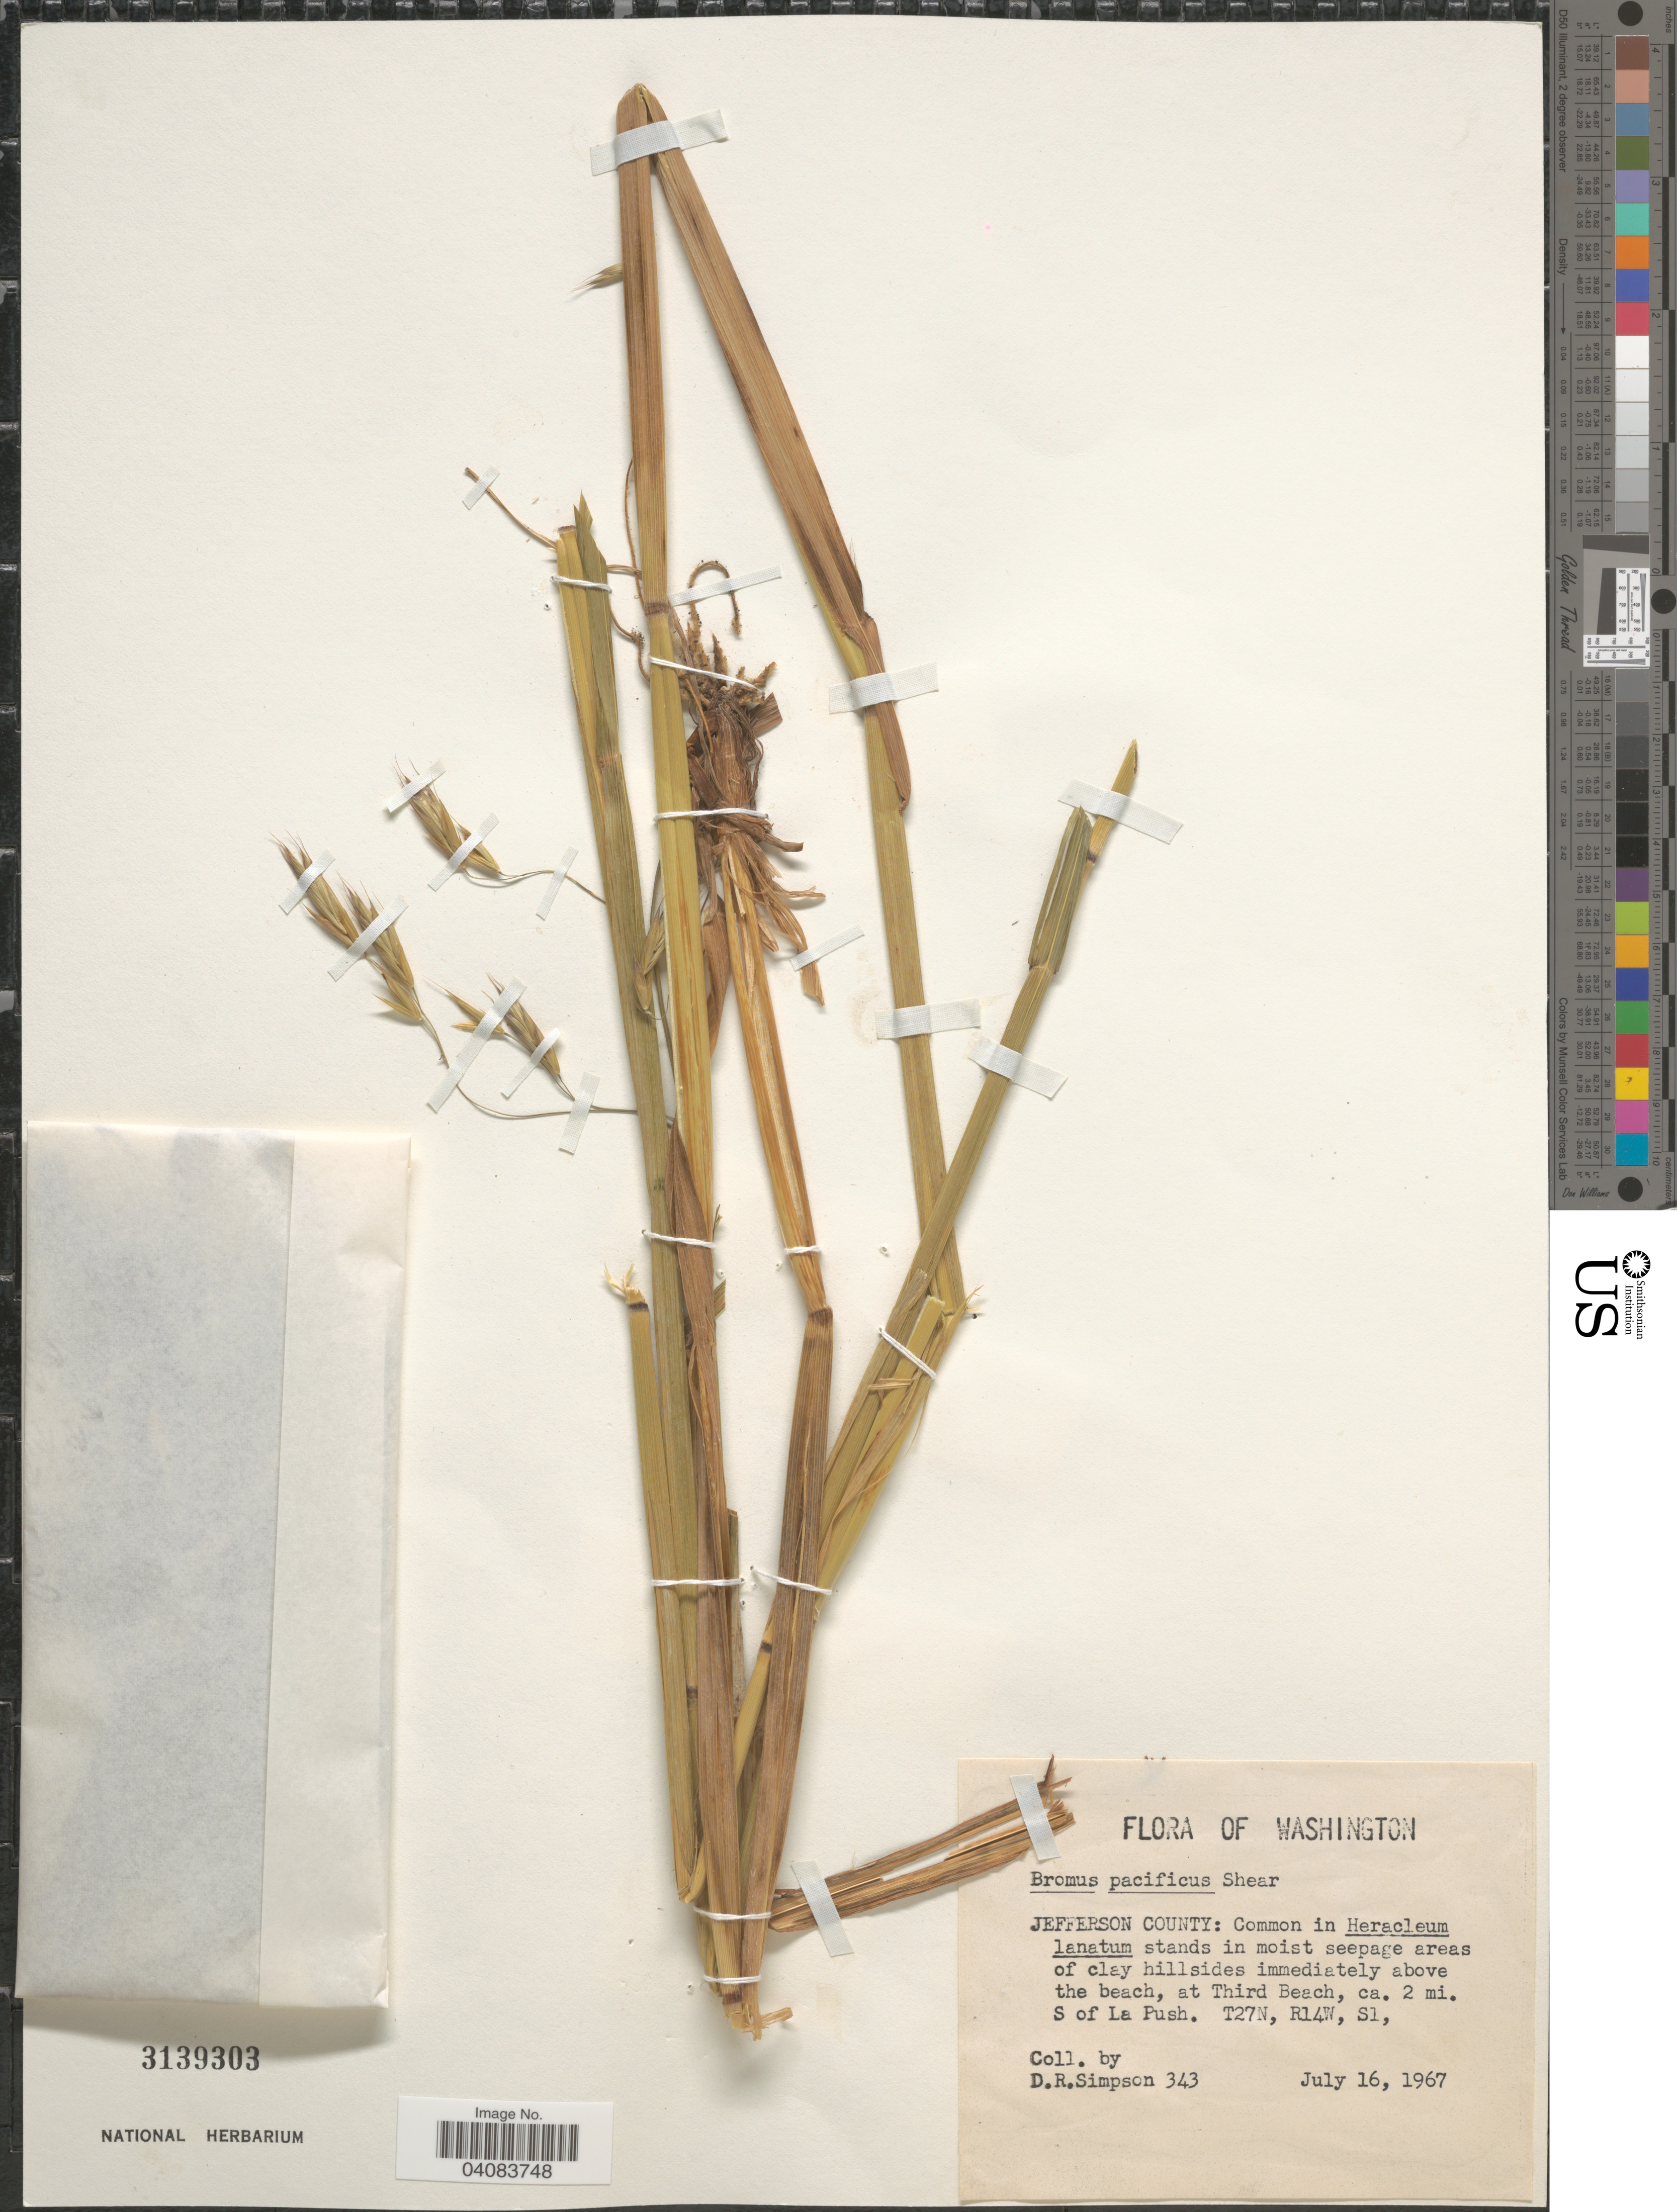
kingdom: Plantae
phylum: Tracheophyta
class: Liliopsida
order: Poales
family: Poaceae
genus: Bromus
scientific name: Bromus pacificus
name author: Shear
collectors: D. R. Simpson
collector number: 343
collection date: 1967-07-16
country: United States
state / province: Washington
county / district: Jefferson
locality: Jefferson County: in moist seepage areas of clay hillsides immediately above the beach, at Third Beach, ca. 2 mi. S of La Push. T27N, R14W, S1.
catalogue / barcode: US 3139303